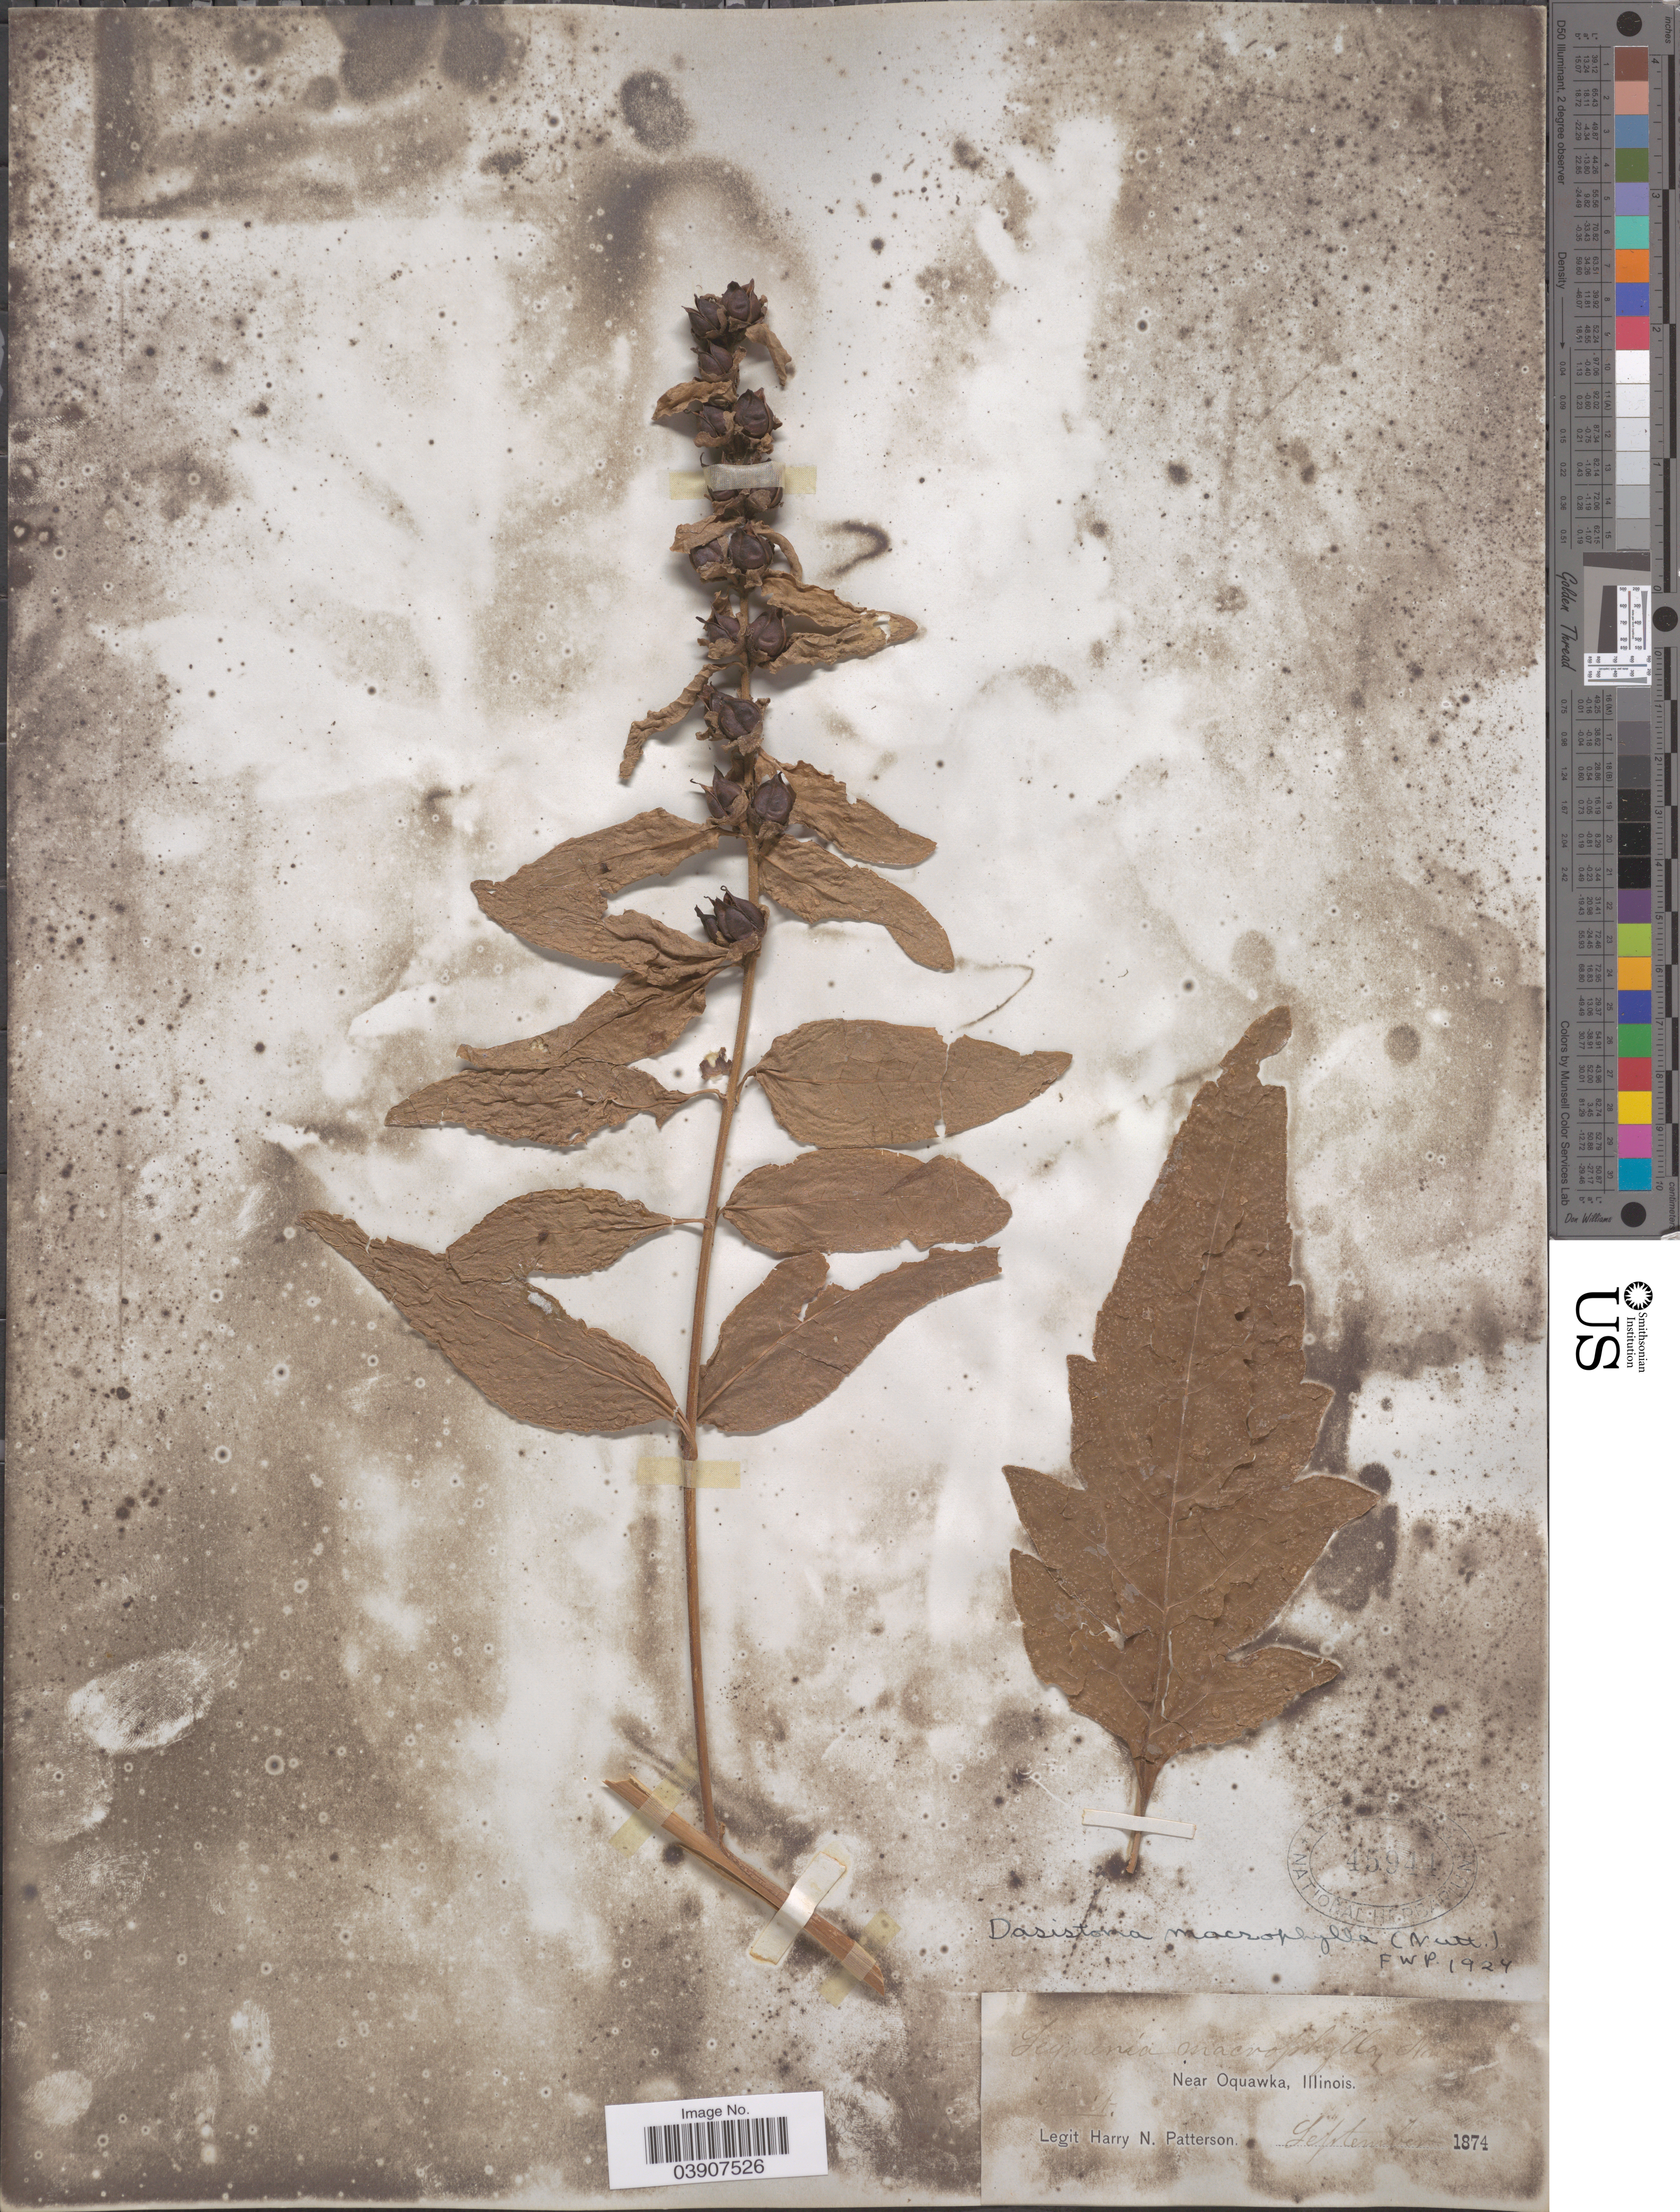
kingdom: Plantae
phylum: Tracheophyta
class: Magnoliopsida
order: Lamiales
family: Orobanchaceae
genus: Dasistoma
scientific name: Dasistoma macrophylla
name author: (Nutt.) Raf.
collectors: H. N. Patterson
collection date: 1874-09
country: United States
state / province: Illinois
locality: Near Oquawka.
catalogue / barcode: US 45944